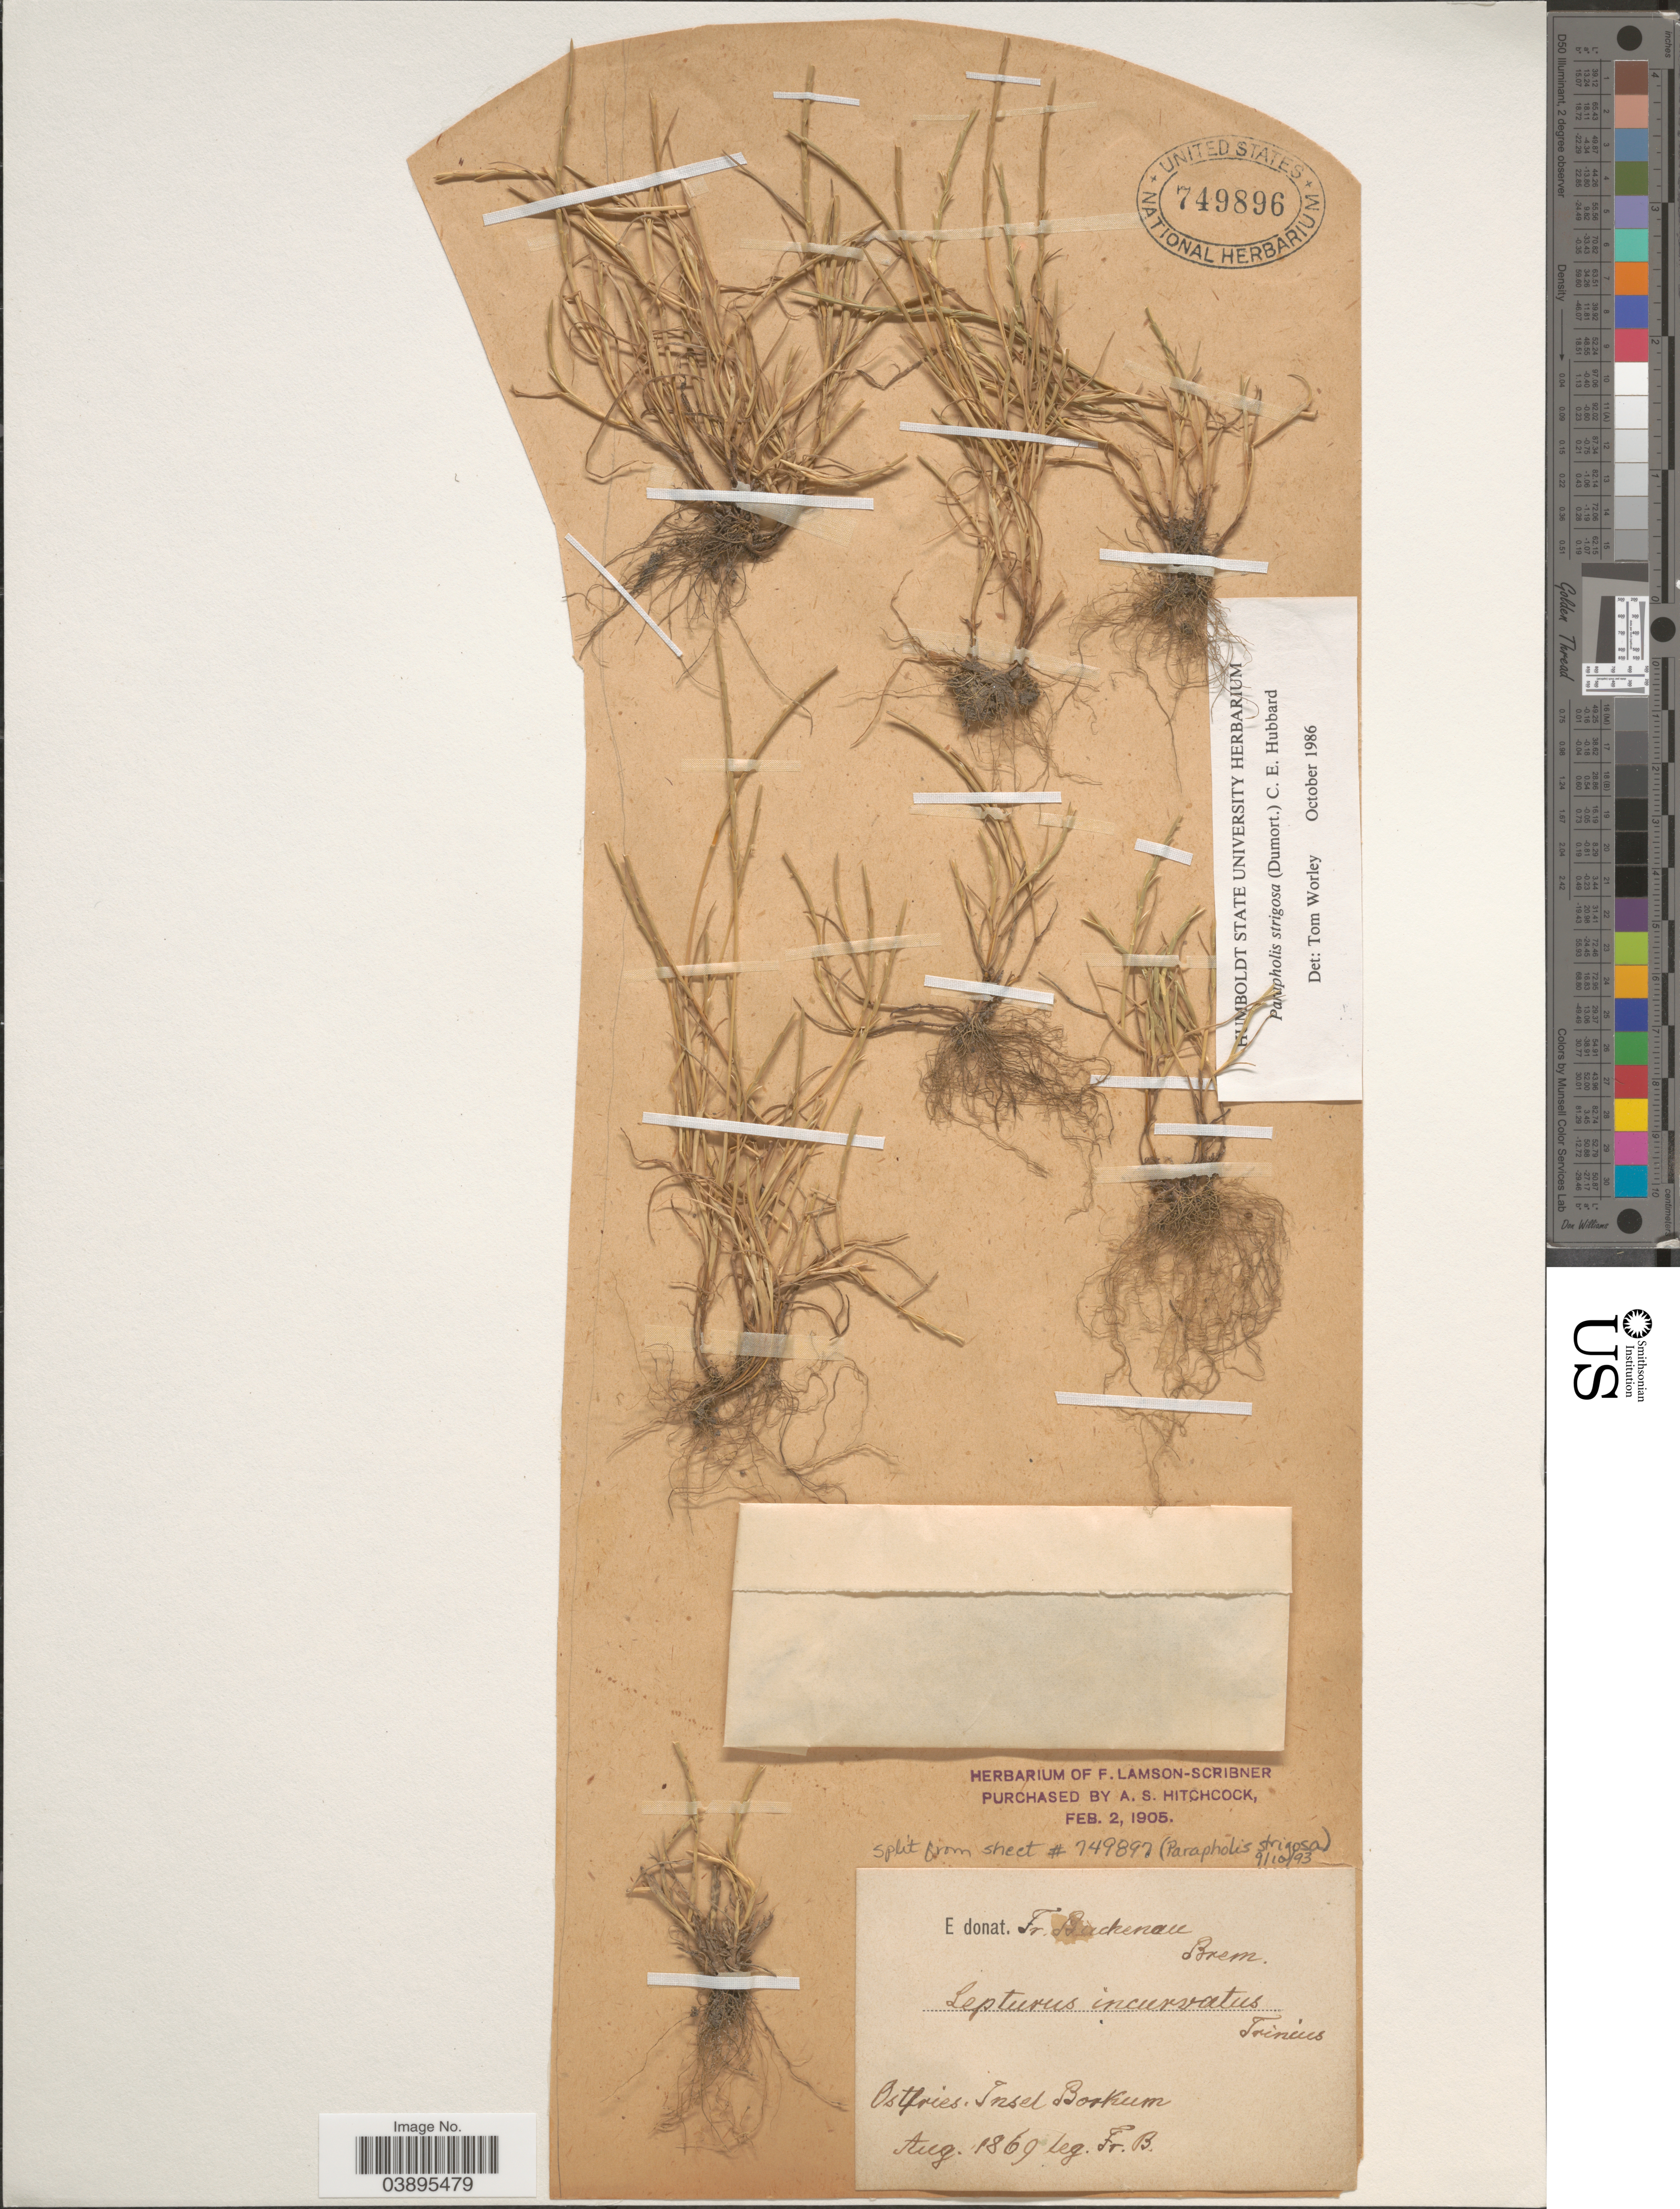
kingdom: Plantae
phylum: Tracheophyta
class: Liliopsida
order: Poales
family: Poaceae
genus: Parapholis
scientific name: Parapholis strigosa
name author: (Dumort.) C.E. Hubb.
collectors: F. Buchenau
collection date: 1869-08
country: Germany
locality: Ostfries. Insel Borkum.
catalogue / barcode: US 749896